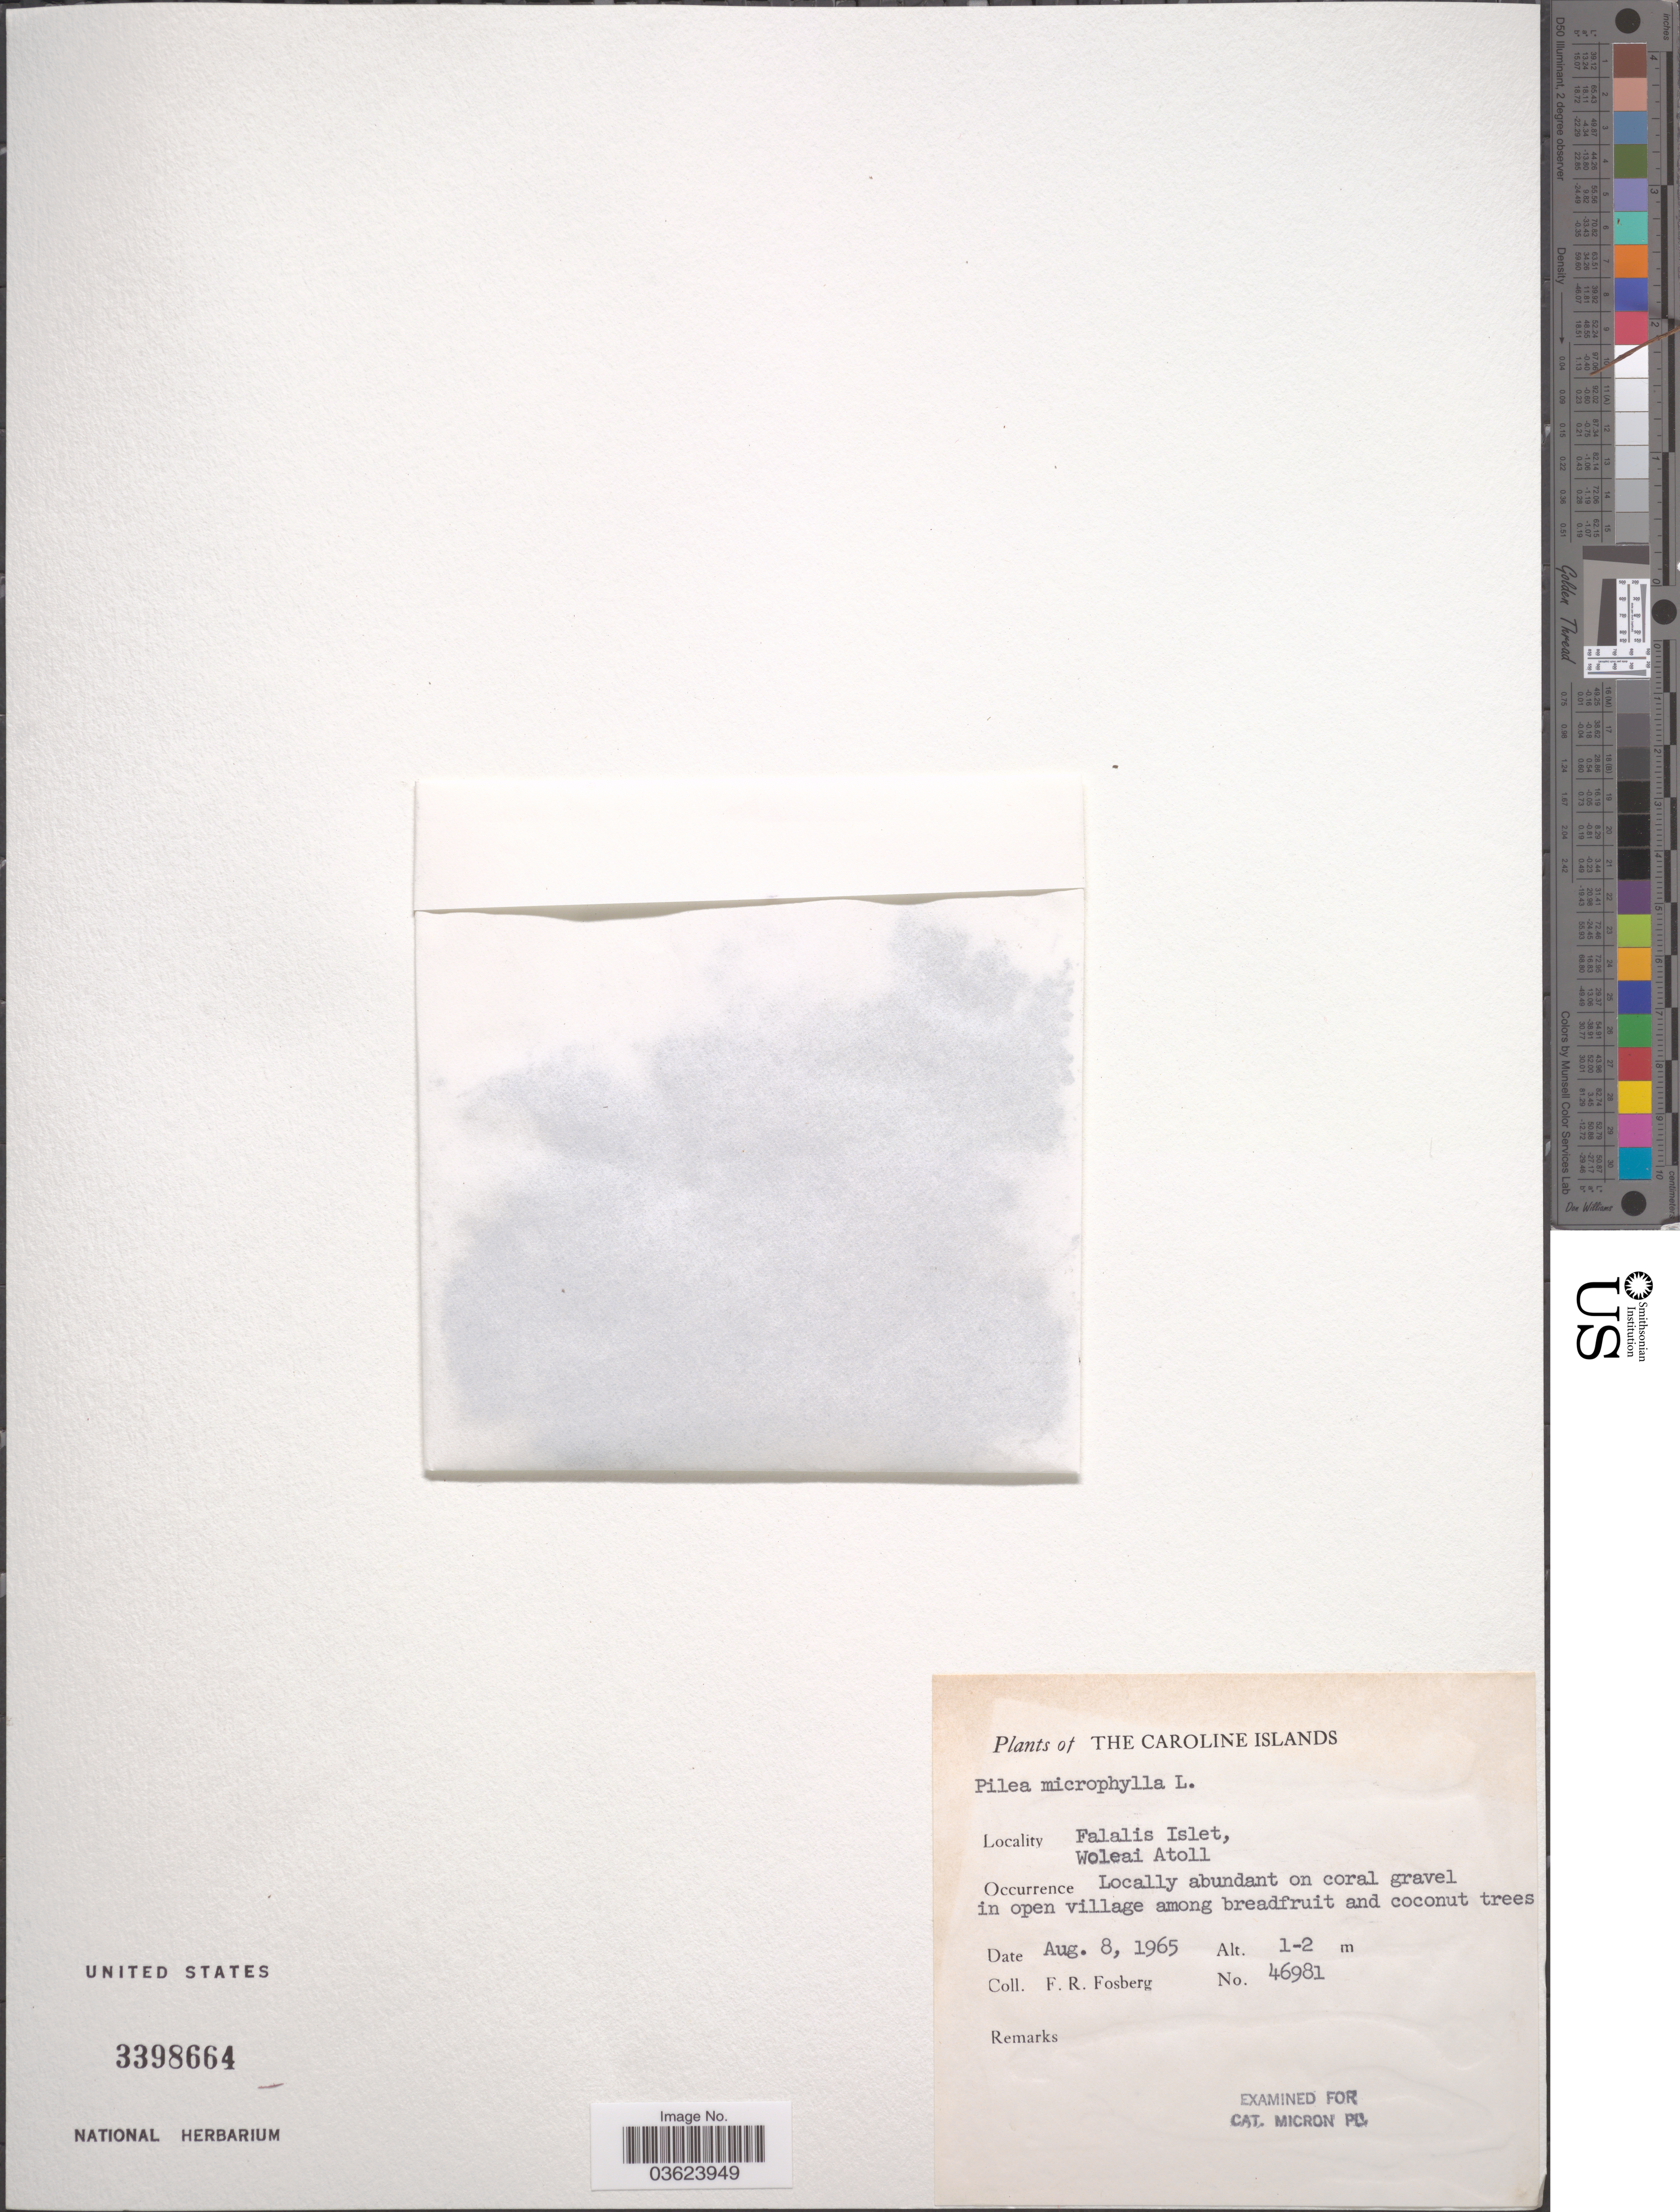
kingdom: Plantae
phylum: Tracheophyta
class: Magnoliopsida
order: Rosales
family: Urticaceae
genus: Pilea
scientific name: Pilea microphylla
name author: (L.) Liebm.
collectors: F. R. Fosberg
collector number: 46981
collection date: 1965-08-08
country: Micronesia, Federated States of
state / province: Yap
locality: The Caroline Islands. Falalis Islet, Woleai Atoll.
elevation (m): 1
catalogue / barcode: US 3398664